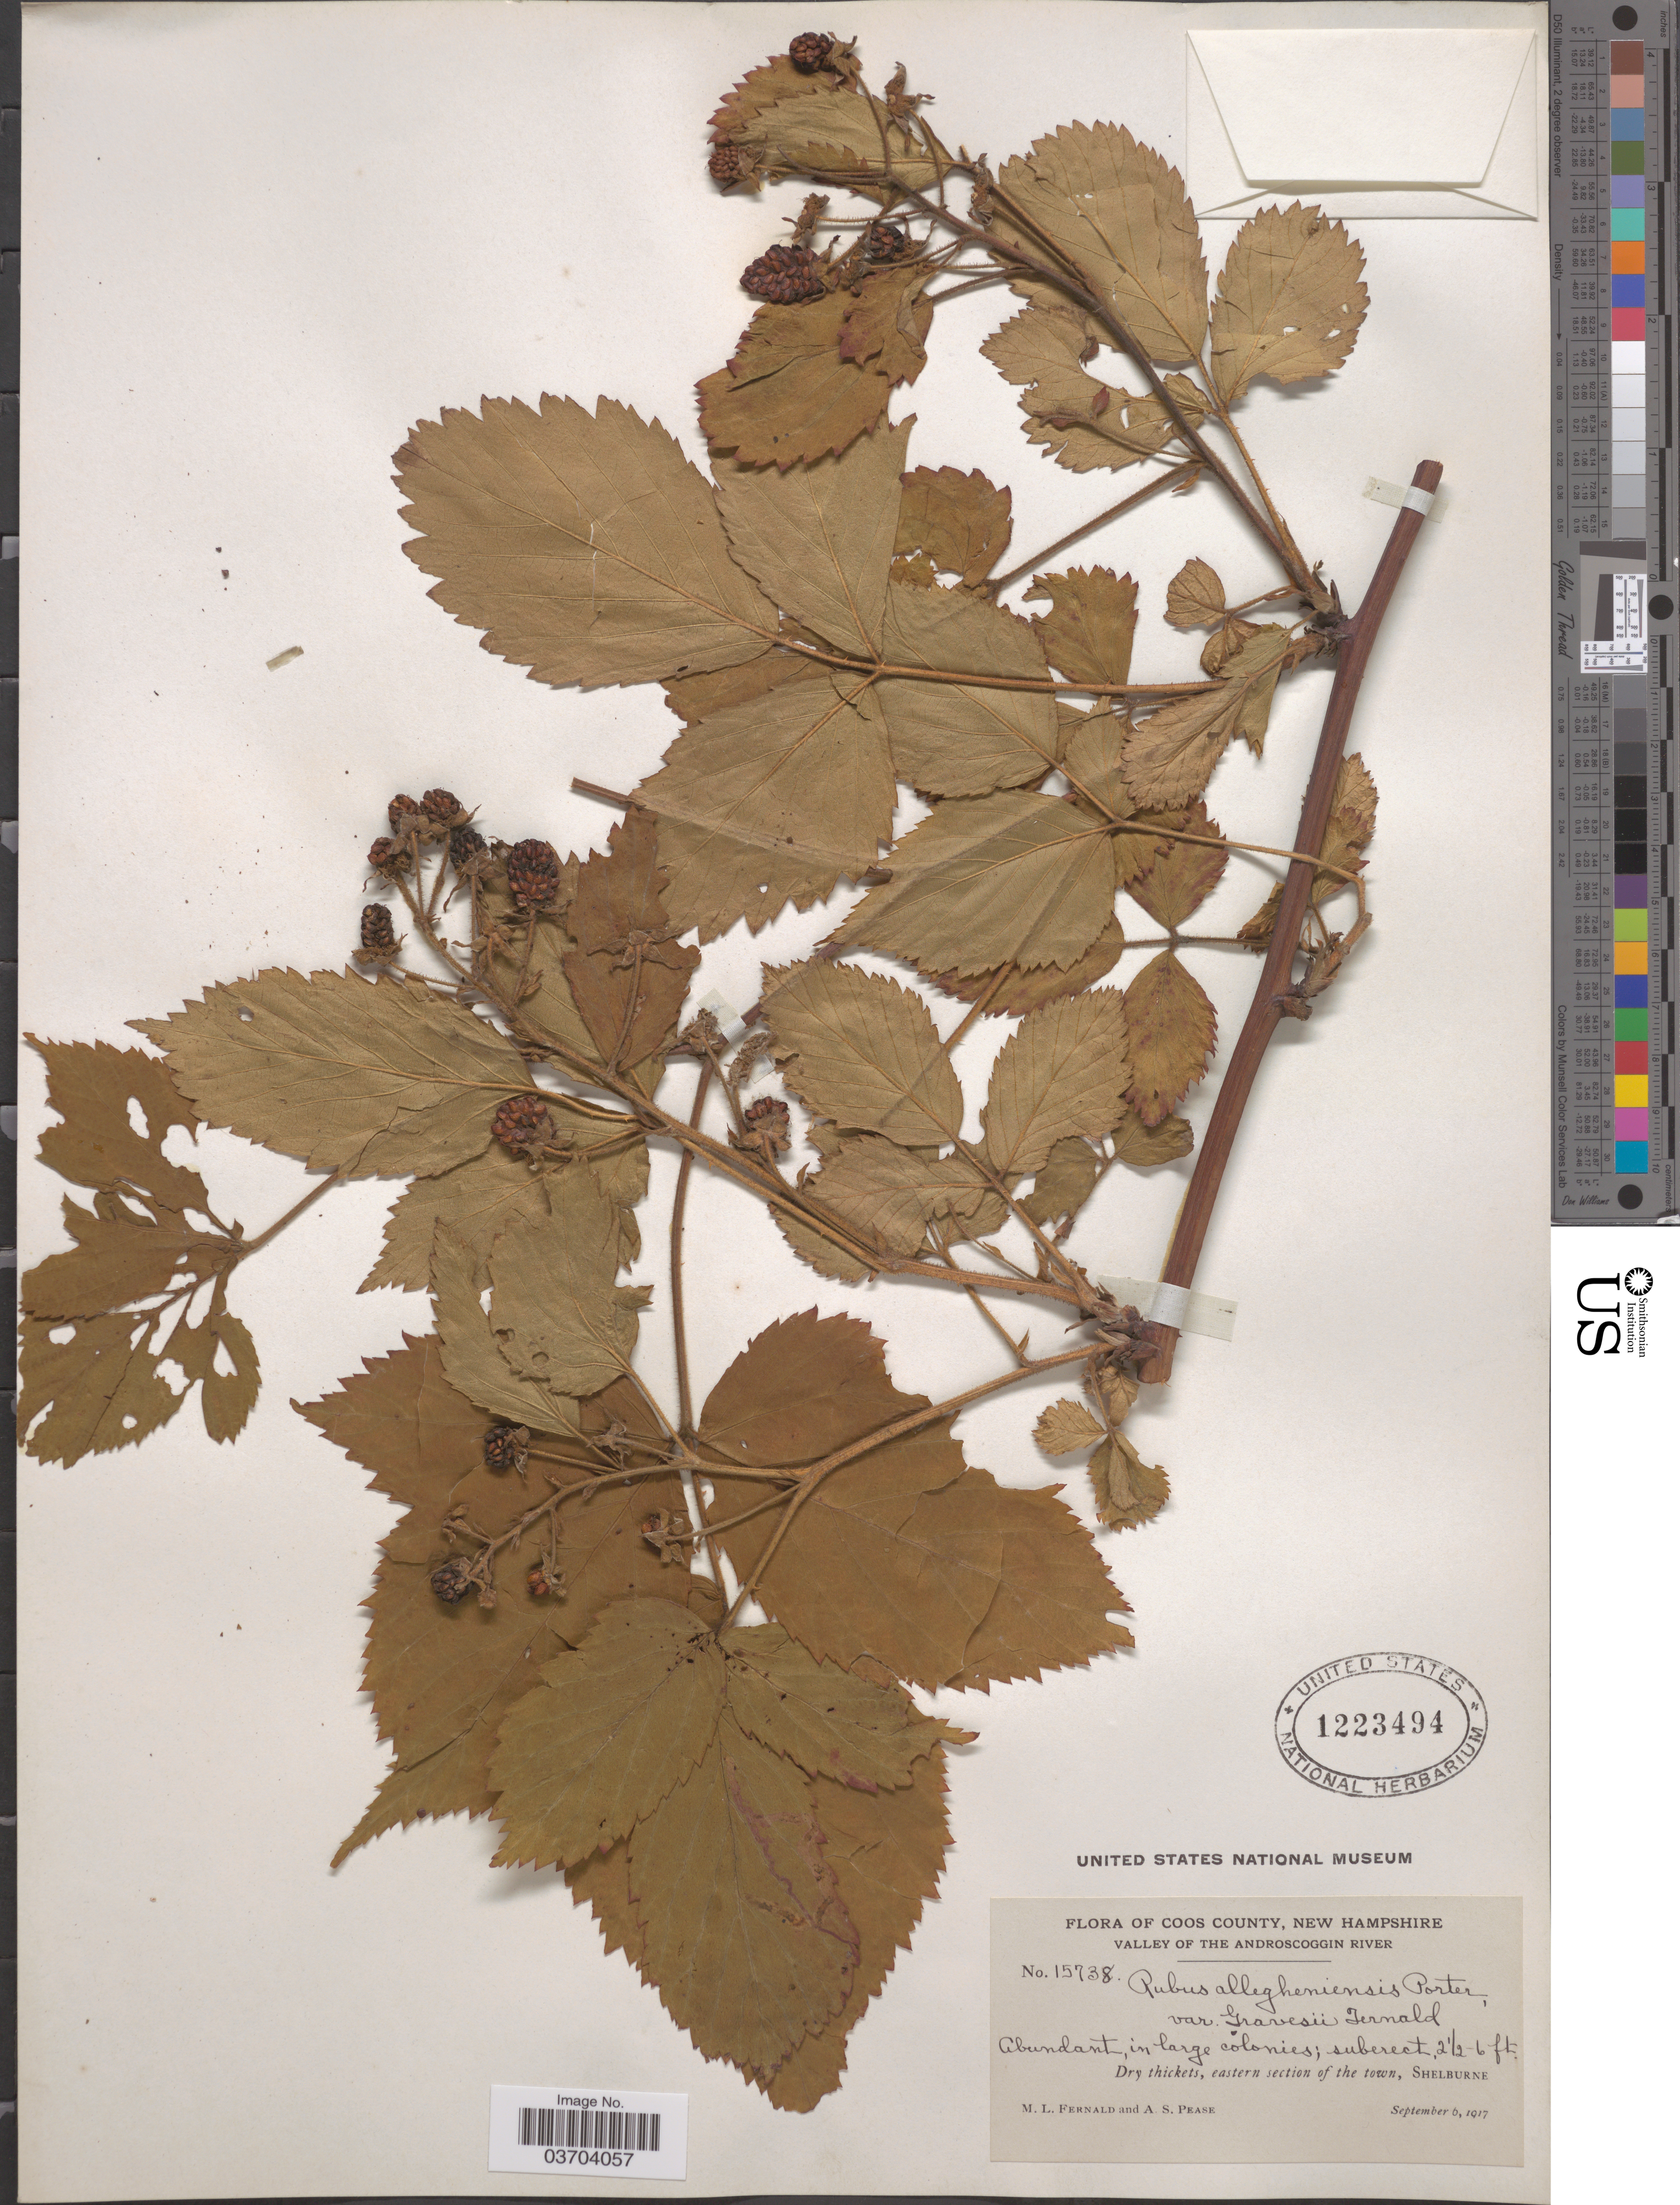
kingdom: Plantae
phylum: Tracheophyta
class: Magnoliopsida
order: Rosales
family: Rosaceae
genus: Rubus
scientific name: Rubus allegheniensis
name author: Porter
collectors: M. L. Fernald & A. S. Pease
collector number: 15738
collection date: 1917-09-06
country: United States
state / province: New Hampshire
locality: Coos County. Valley of The Androscoggin River. Eastern section of the town, Shelburne.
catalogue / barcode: US 1223494